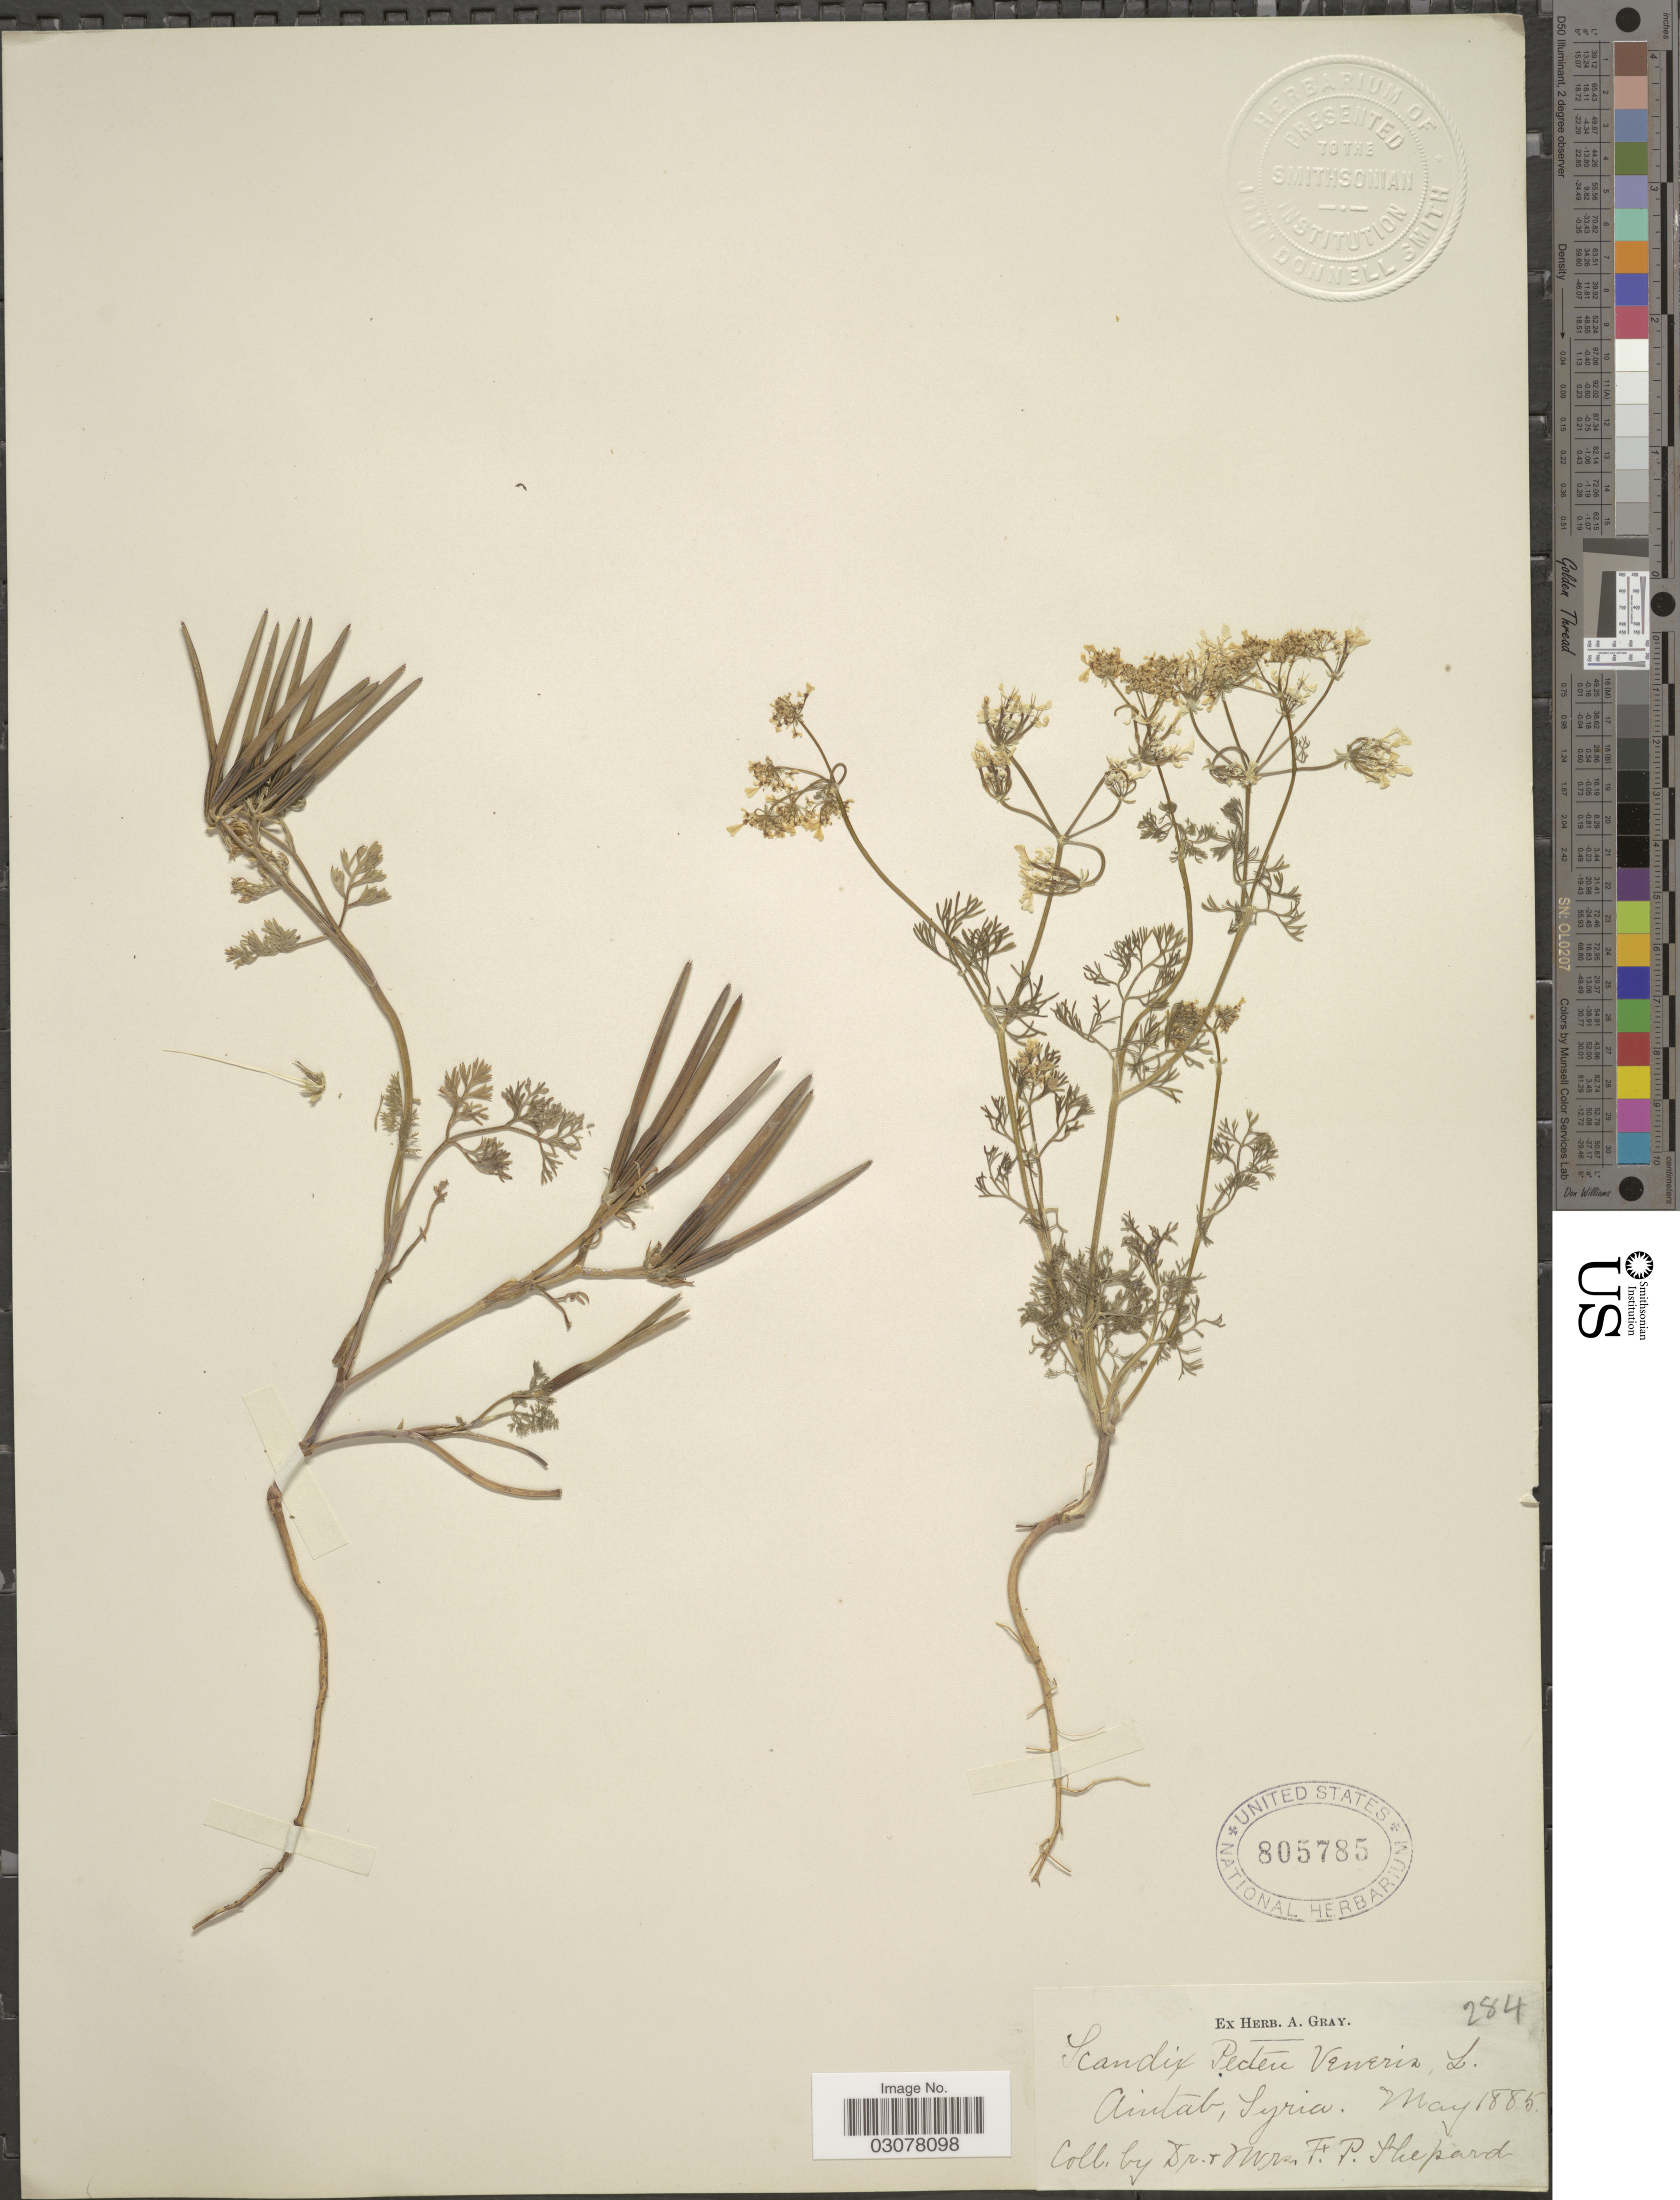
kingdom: Plantae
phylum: Tracheophyta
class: Magnoliopsida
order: Apiales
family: Apiaceae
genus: Scandix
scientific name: Scandix pecten-veneris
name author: L.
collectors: F. P. Shepard & Mrs. Shepard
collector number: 284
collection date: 1885-05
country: Syria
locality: Aintab.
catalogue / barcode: US 805785